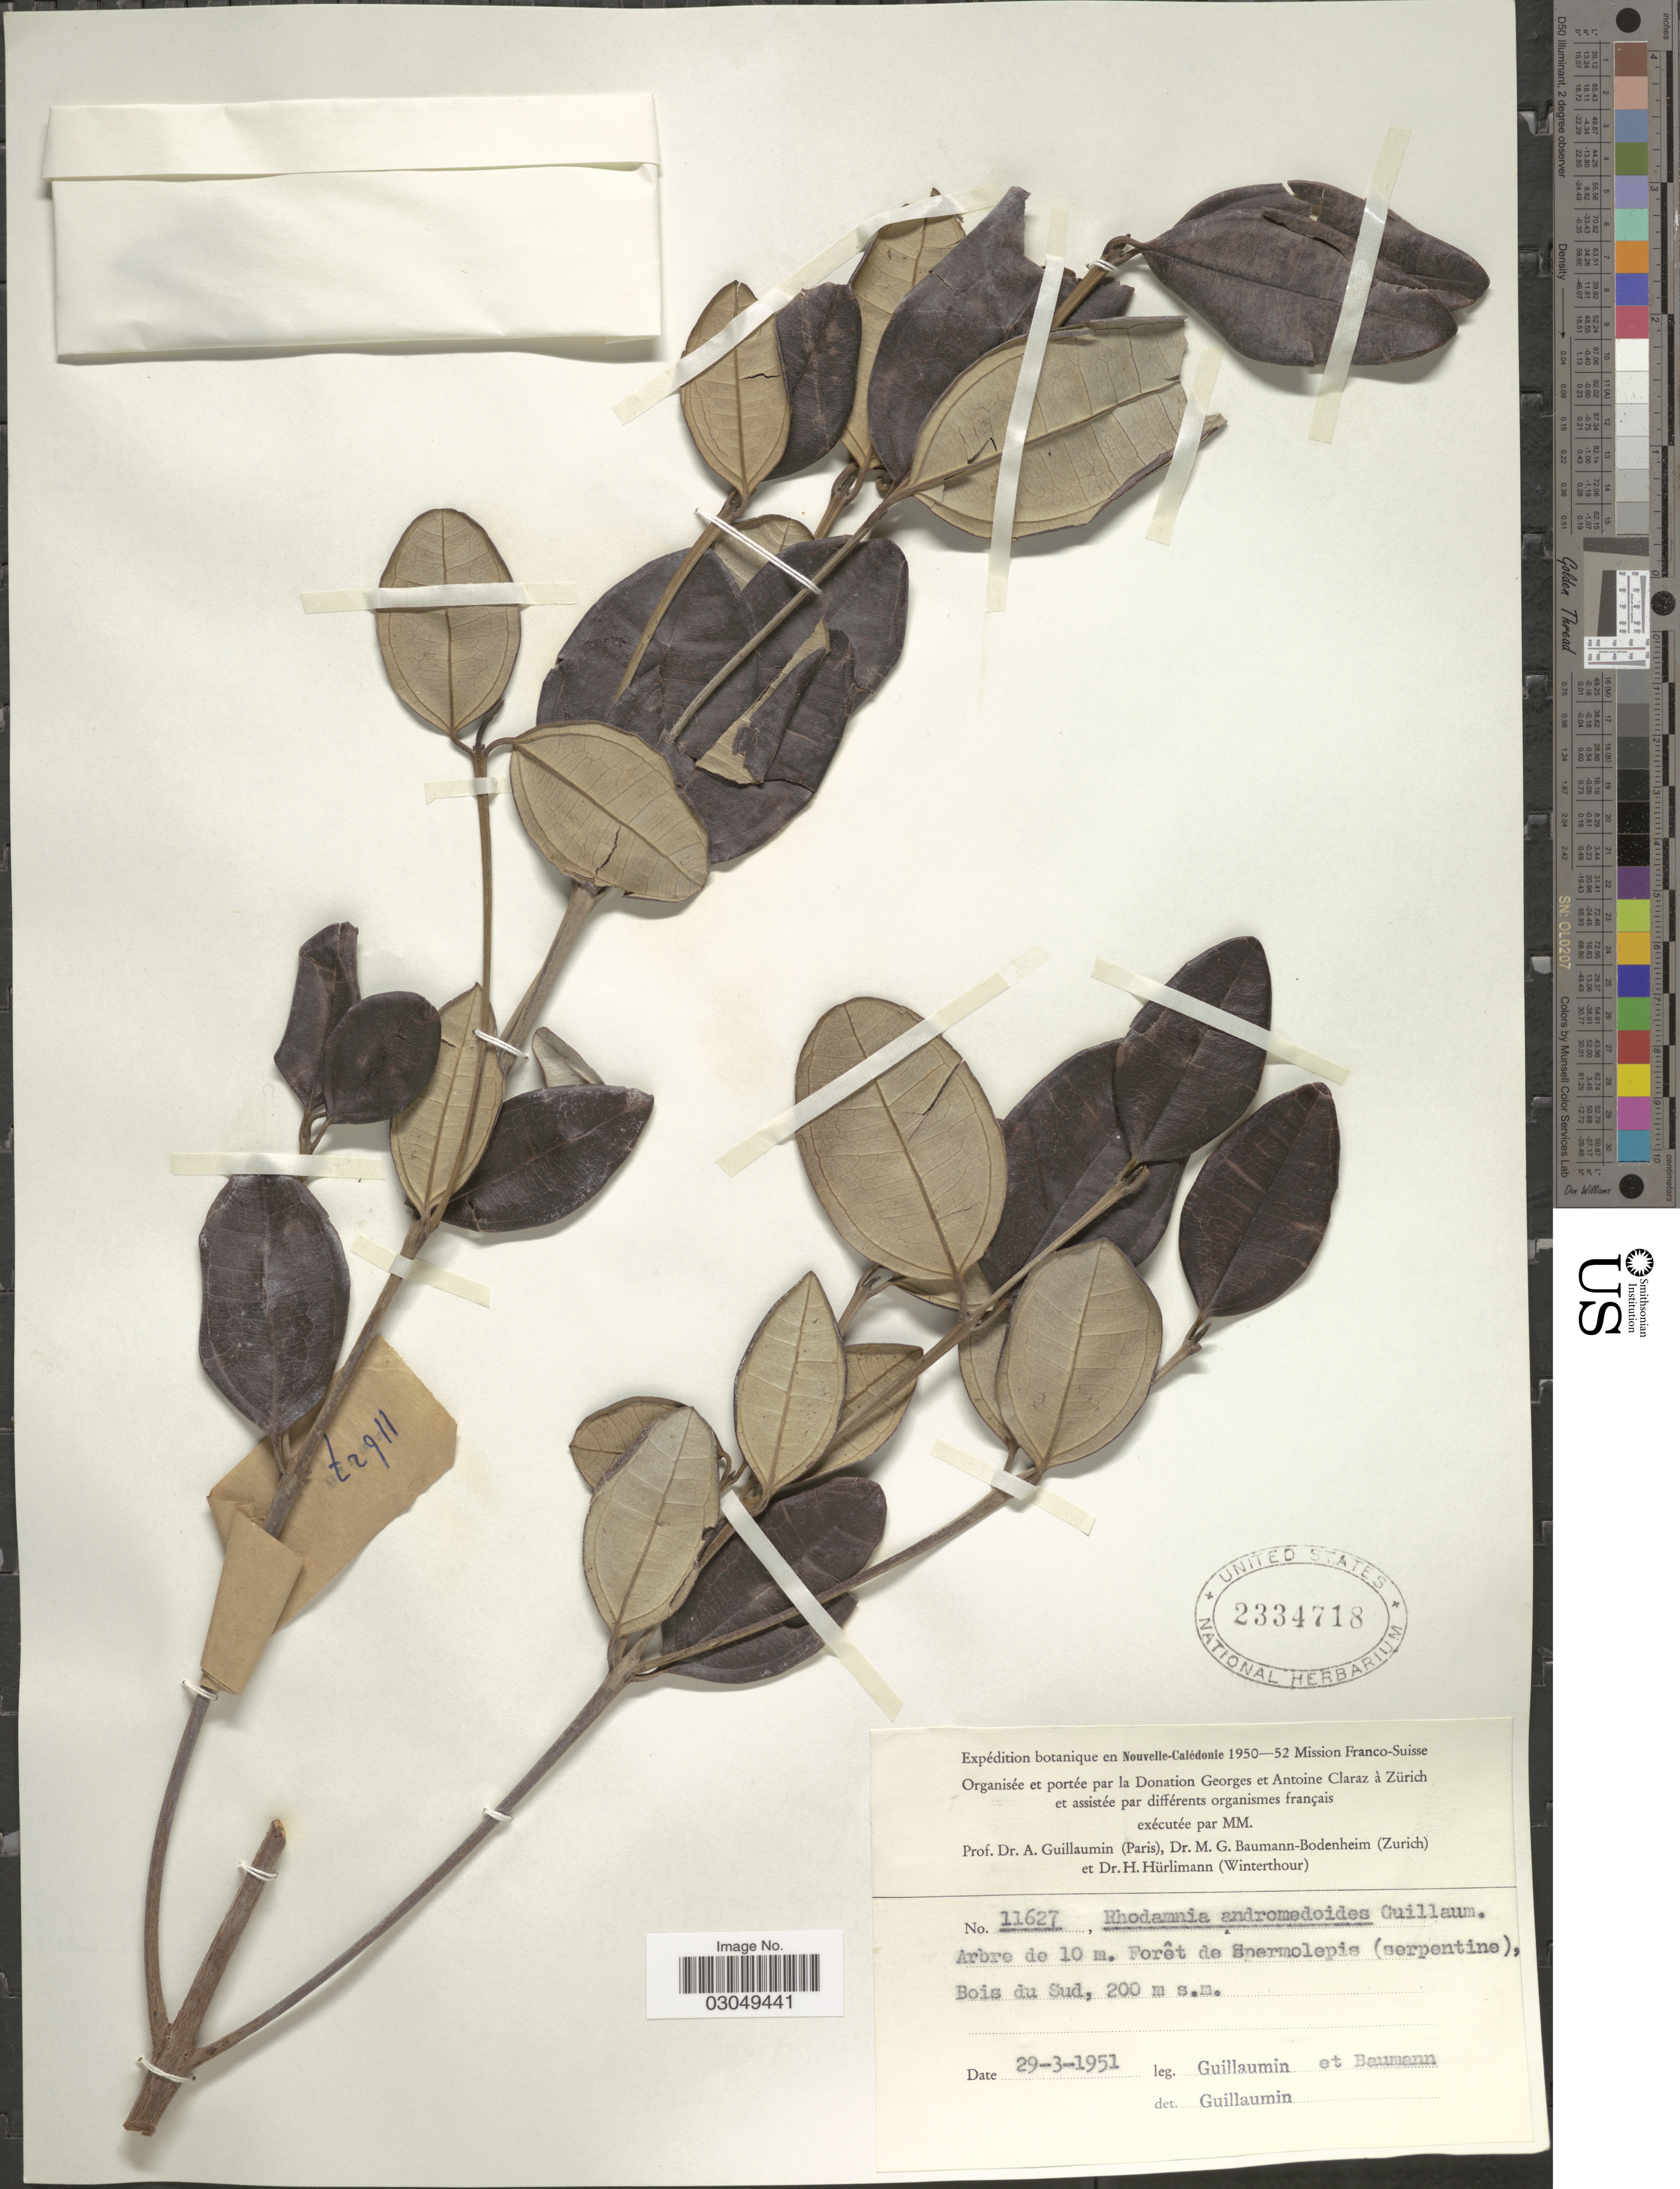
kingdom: Plantae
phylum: Tracheophyta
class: Magnoliopsida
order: Myrtales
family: Myrtaceae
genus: Rhodamnia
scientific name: Rhodamnia andromedoides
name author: Guillaumin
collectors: A. Guillaumin & M. G. Baumann-Bodenheim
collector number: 11627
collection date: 1951-03-29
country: New Caledonia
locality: Botanique en Nouvelle-Calédonie, Bois du Sud.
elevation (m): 200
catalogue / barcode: US 2334718